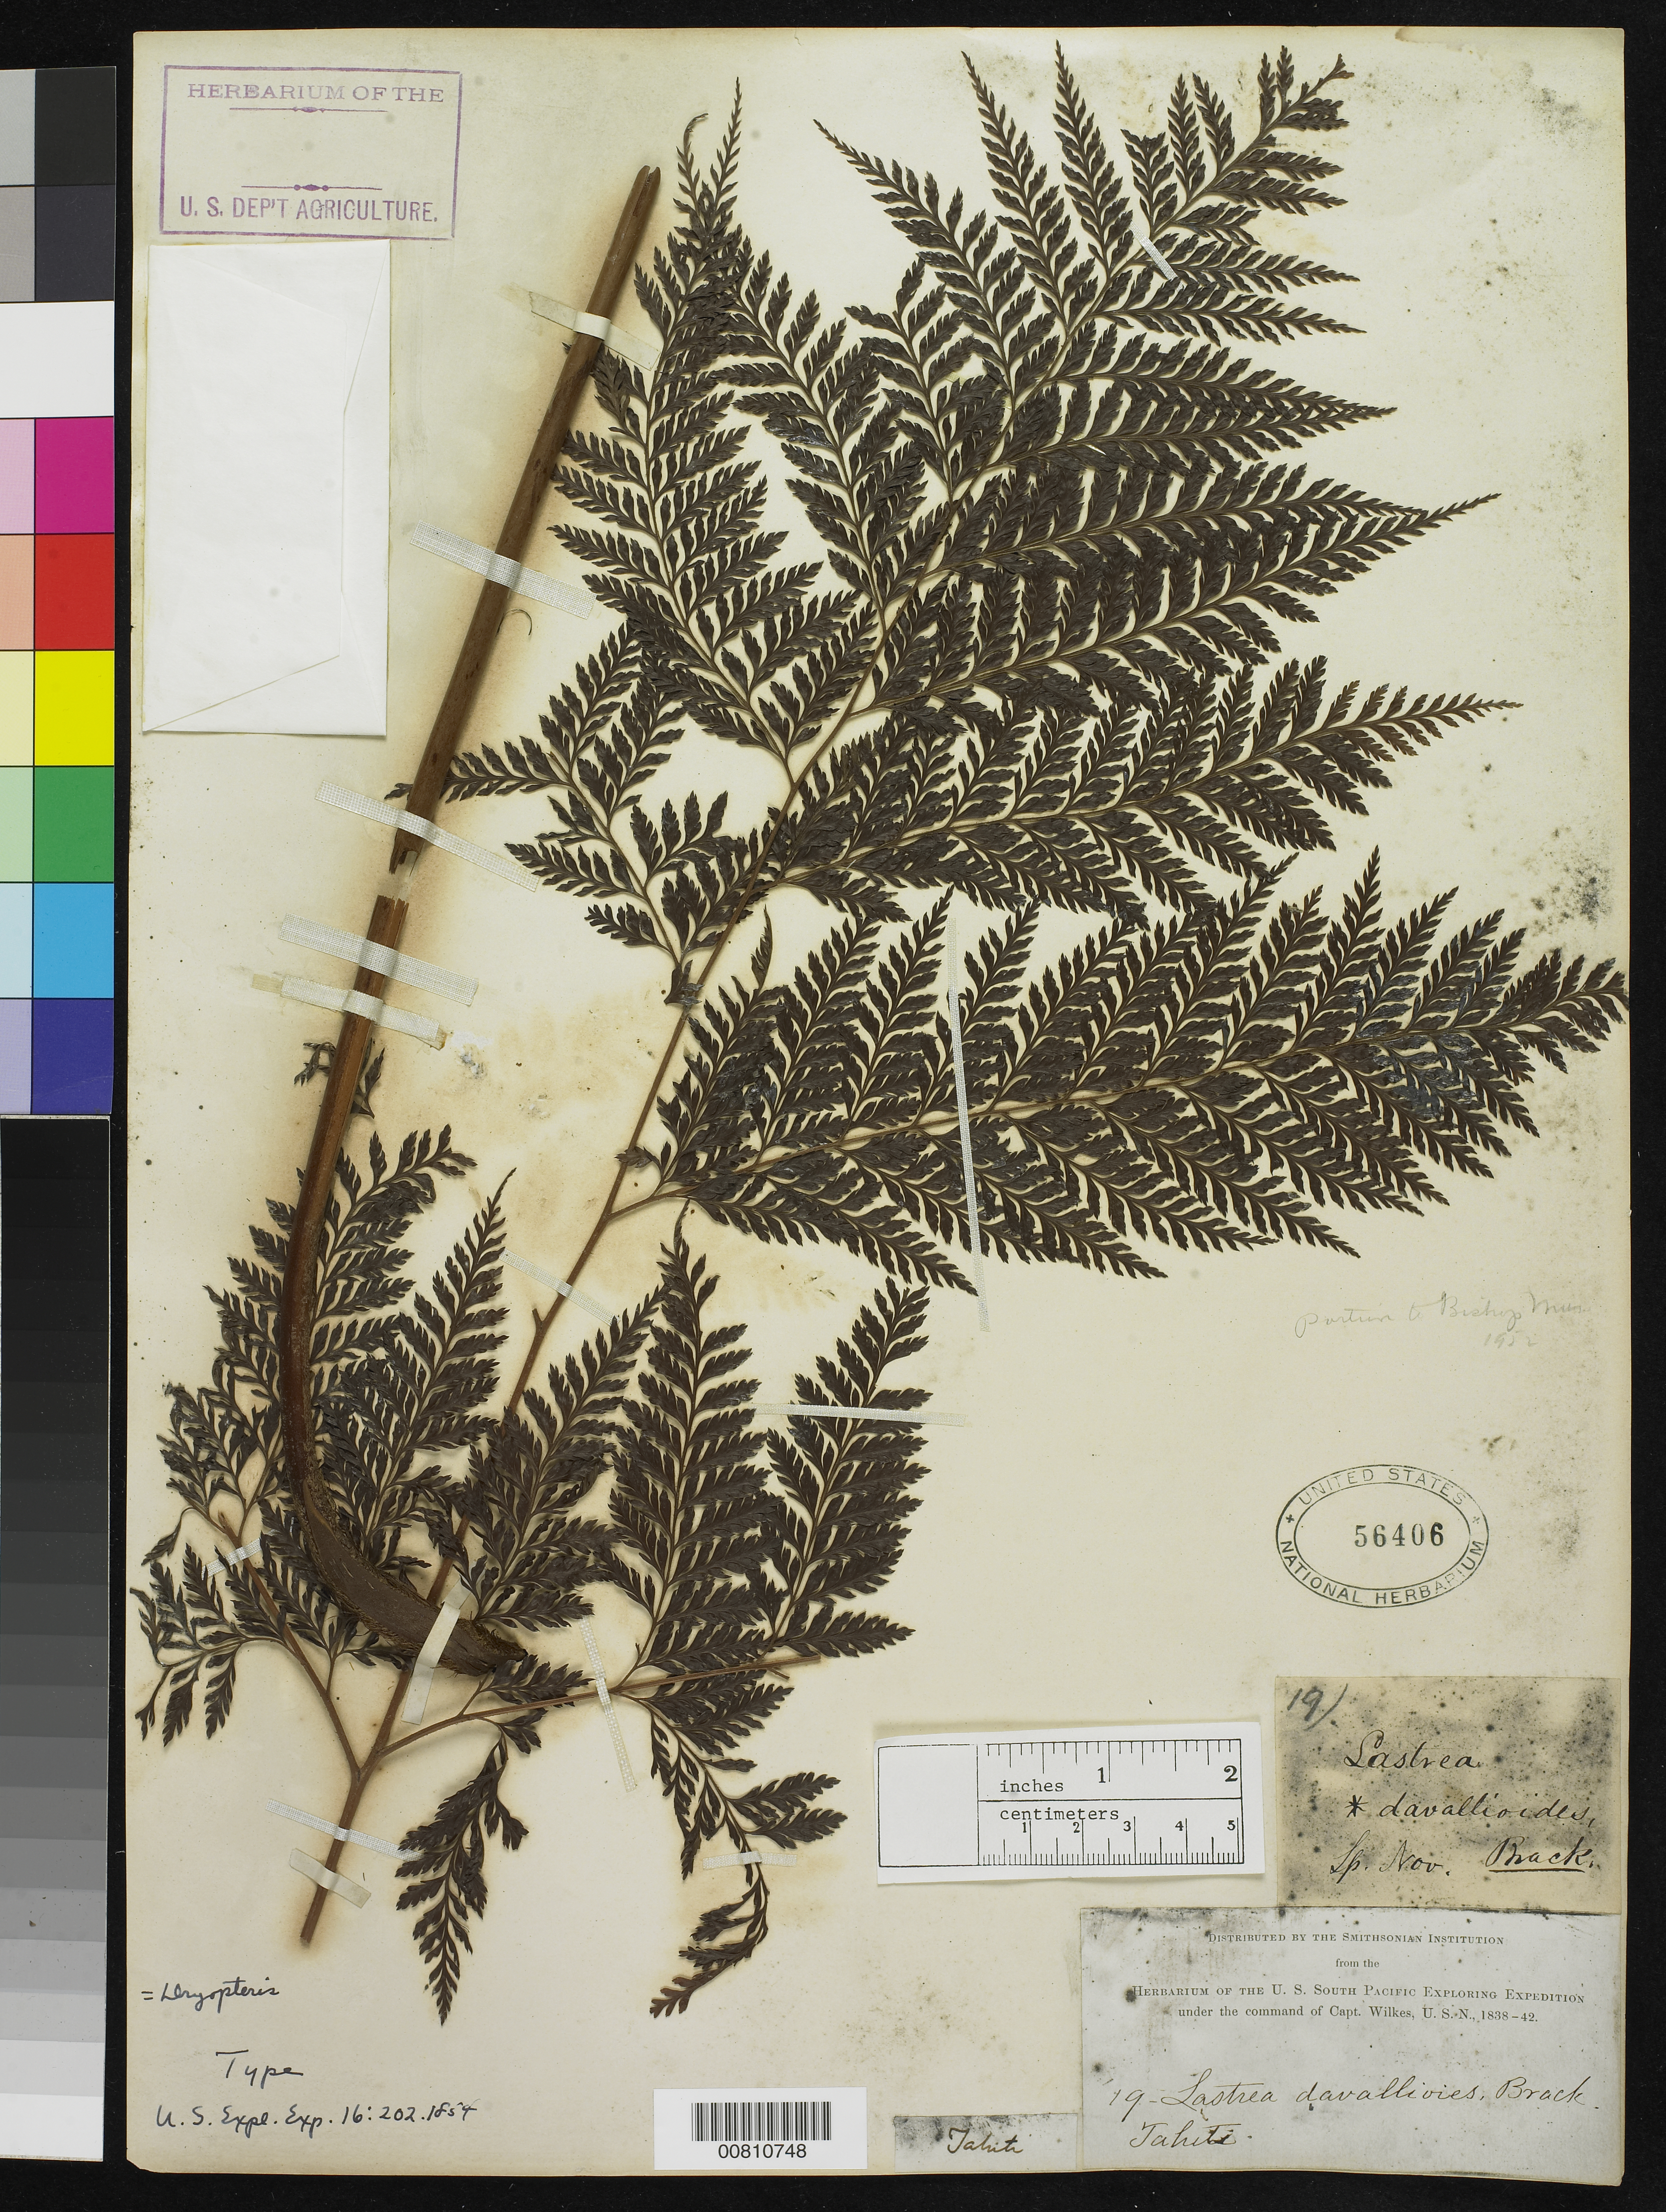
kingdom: Plantae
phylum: Tracheophyta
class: Polypodiopsida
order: Polypodiales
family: Thelypteridaceae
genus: Lastrea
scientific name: Lastrea davallioides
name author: Brack. in Wilkes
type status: Holotype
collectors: Wilkes Explor. Exped.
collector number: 19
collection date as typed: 1838 to -- --- 1842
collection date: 1838/1842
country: French Polynesia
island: Tahiti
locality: Iles du Vent [Society Is.]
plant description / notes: Lastreopsis davallioides not exceed Samoa, Tahiti is wrong.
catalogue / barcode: US 56406